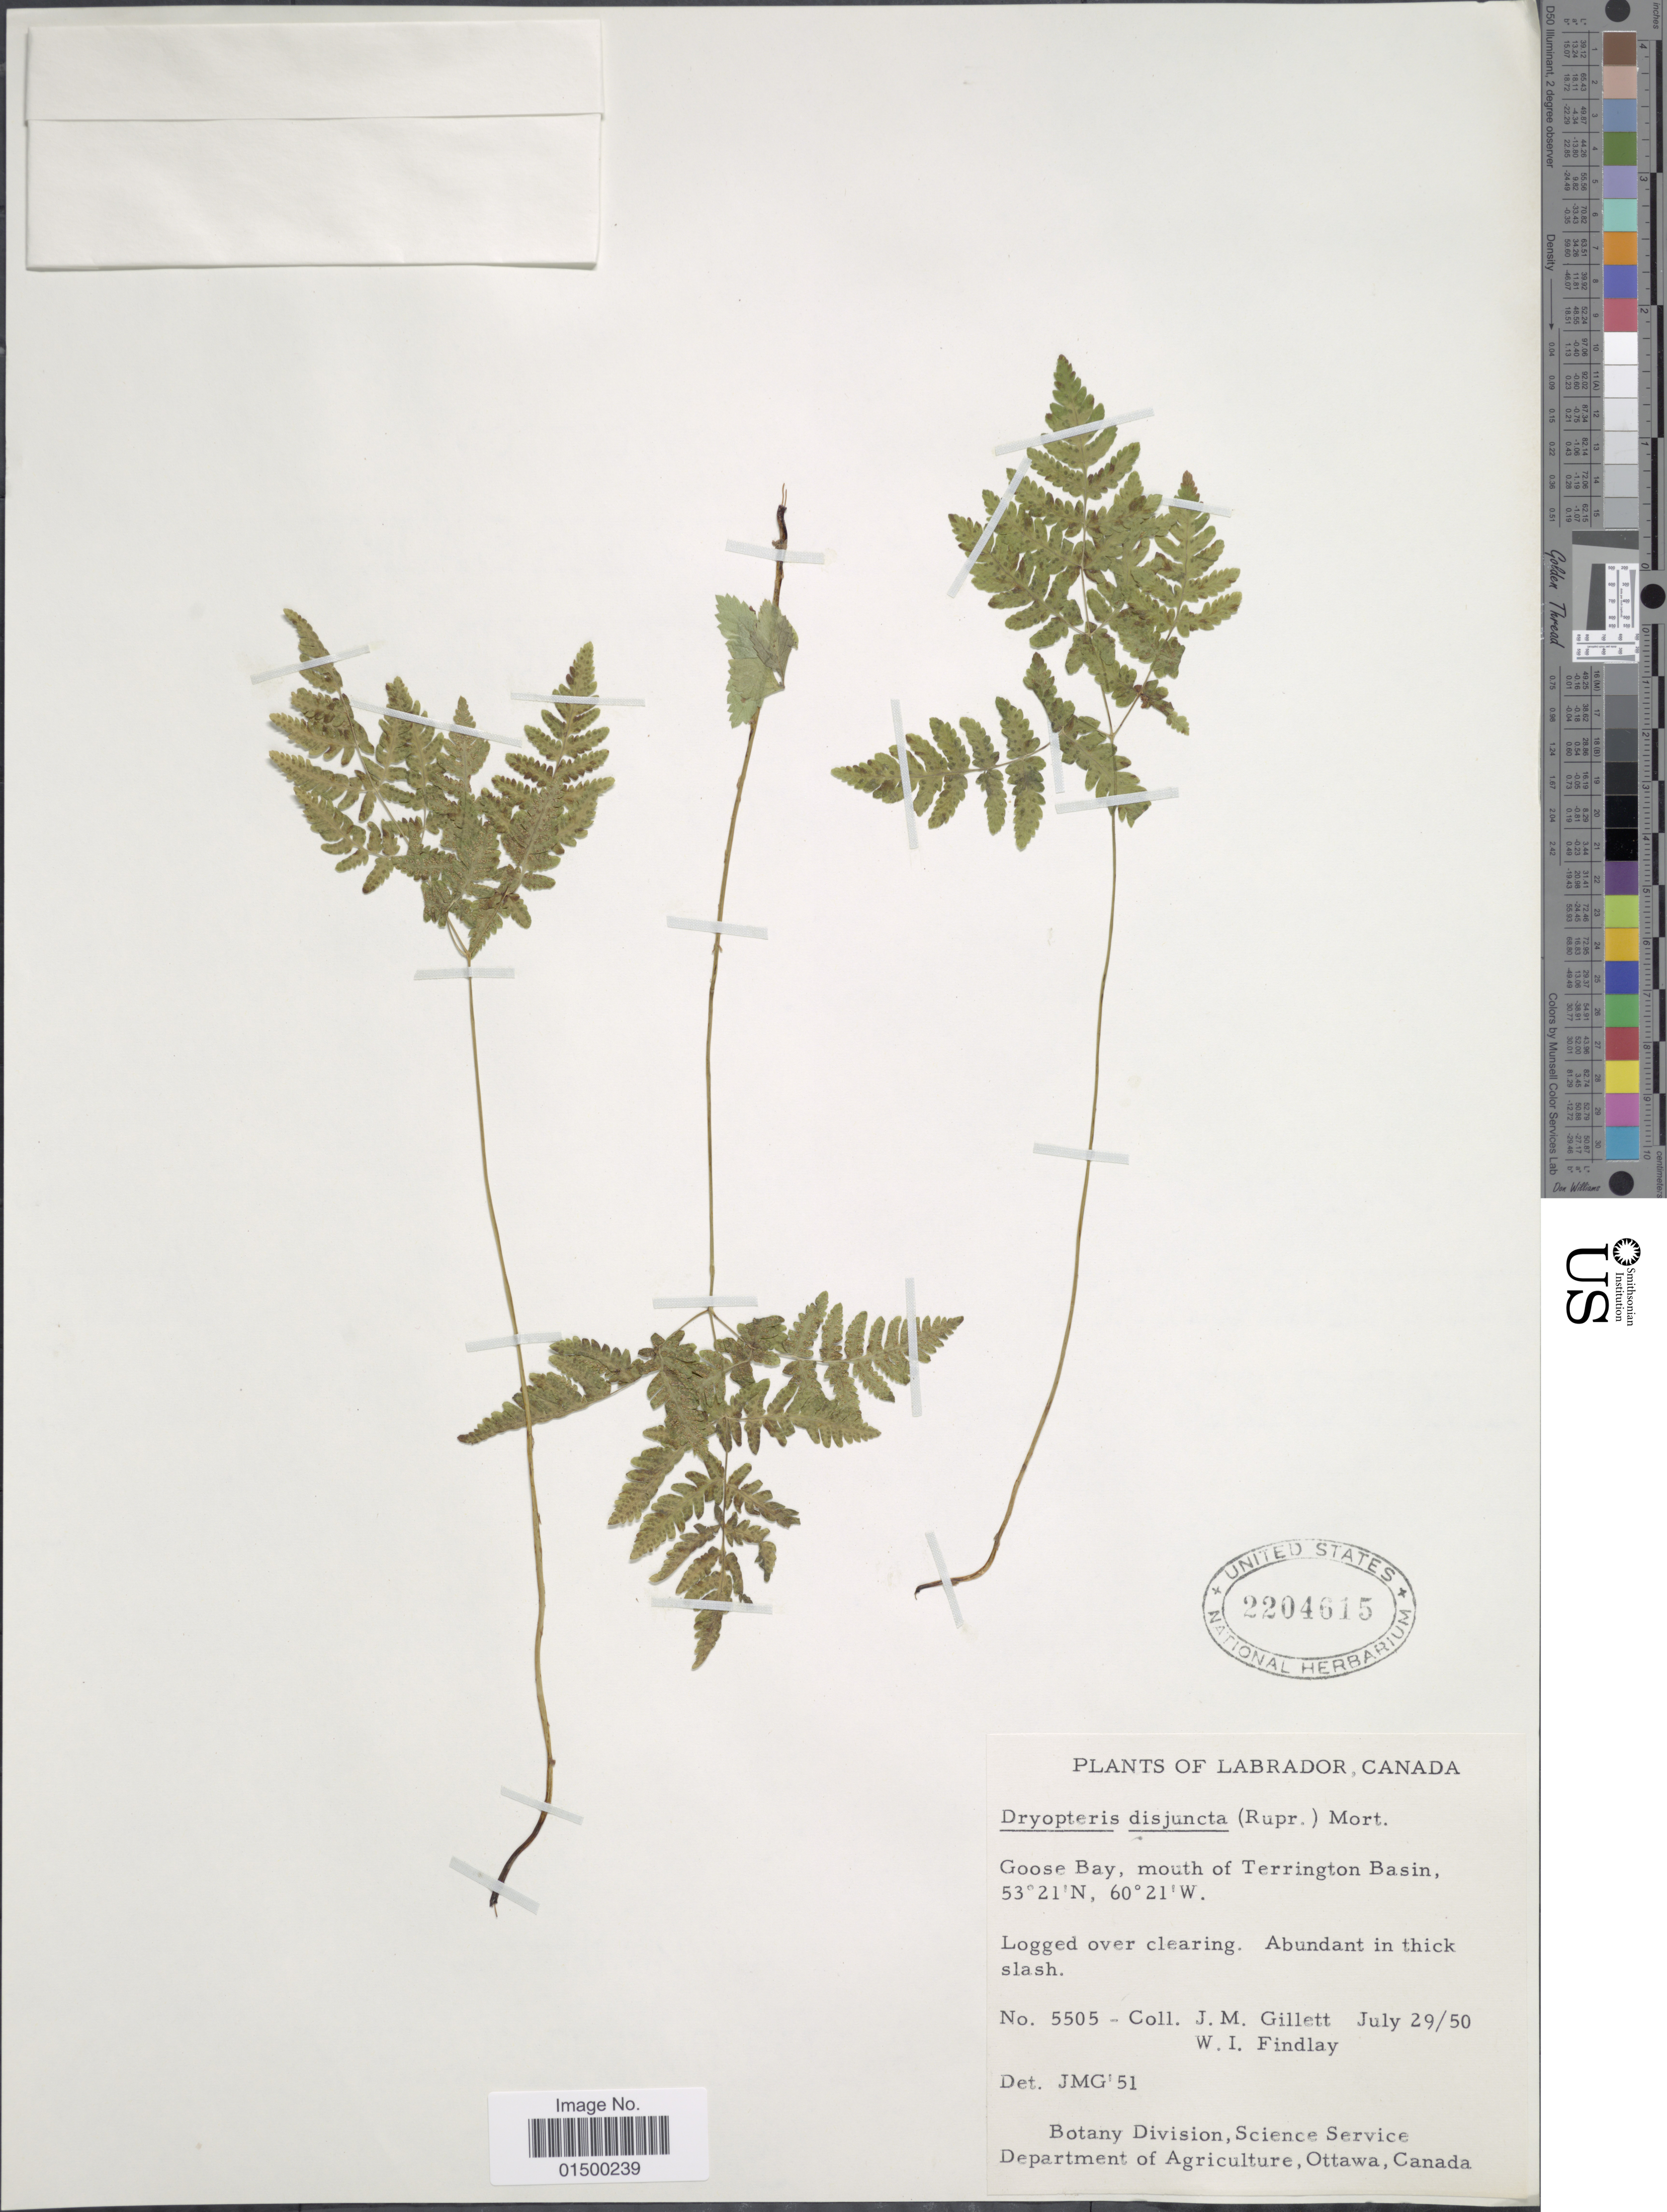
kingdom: Plantae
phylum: Tracheophyta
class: Polypodiopsida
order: Polypodiales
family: Cystopteridaceae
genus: Gymnocarpium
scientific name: Gymnocarpium disjunctum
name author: (Rupr.) Ching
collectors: J. M. Gillett & W. Findlay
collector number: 5505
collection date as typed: Transcribed d/m/y: 29/7/50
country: Canada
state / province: Newfoundland and Labrador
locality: Labrador, Canada. Goose Bay. mouth of Terrington Basin.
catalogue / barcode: US 2204615